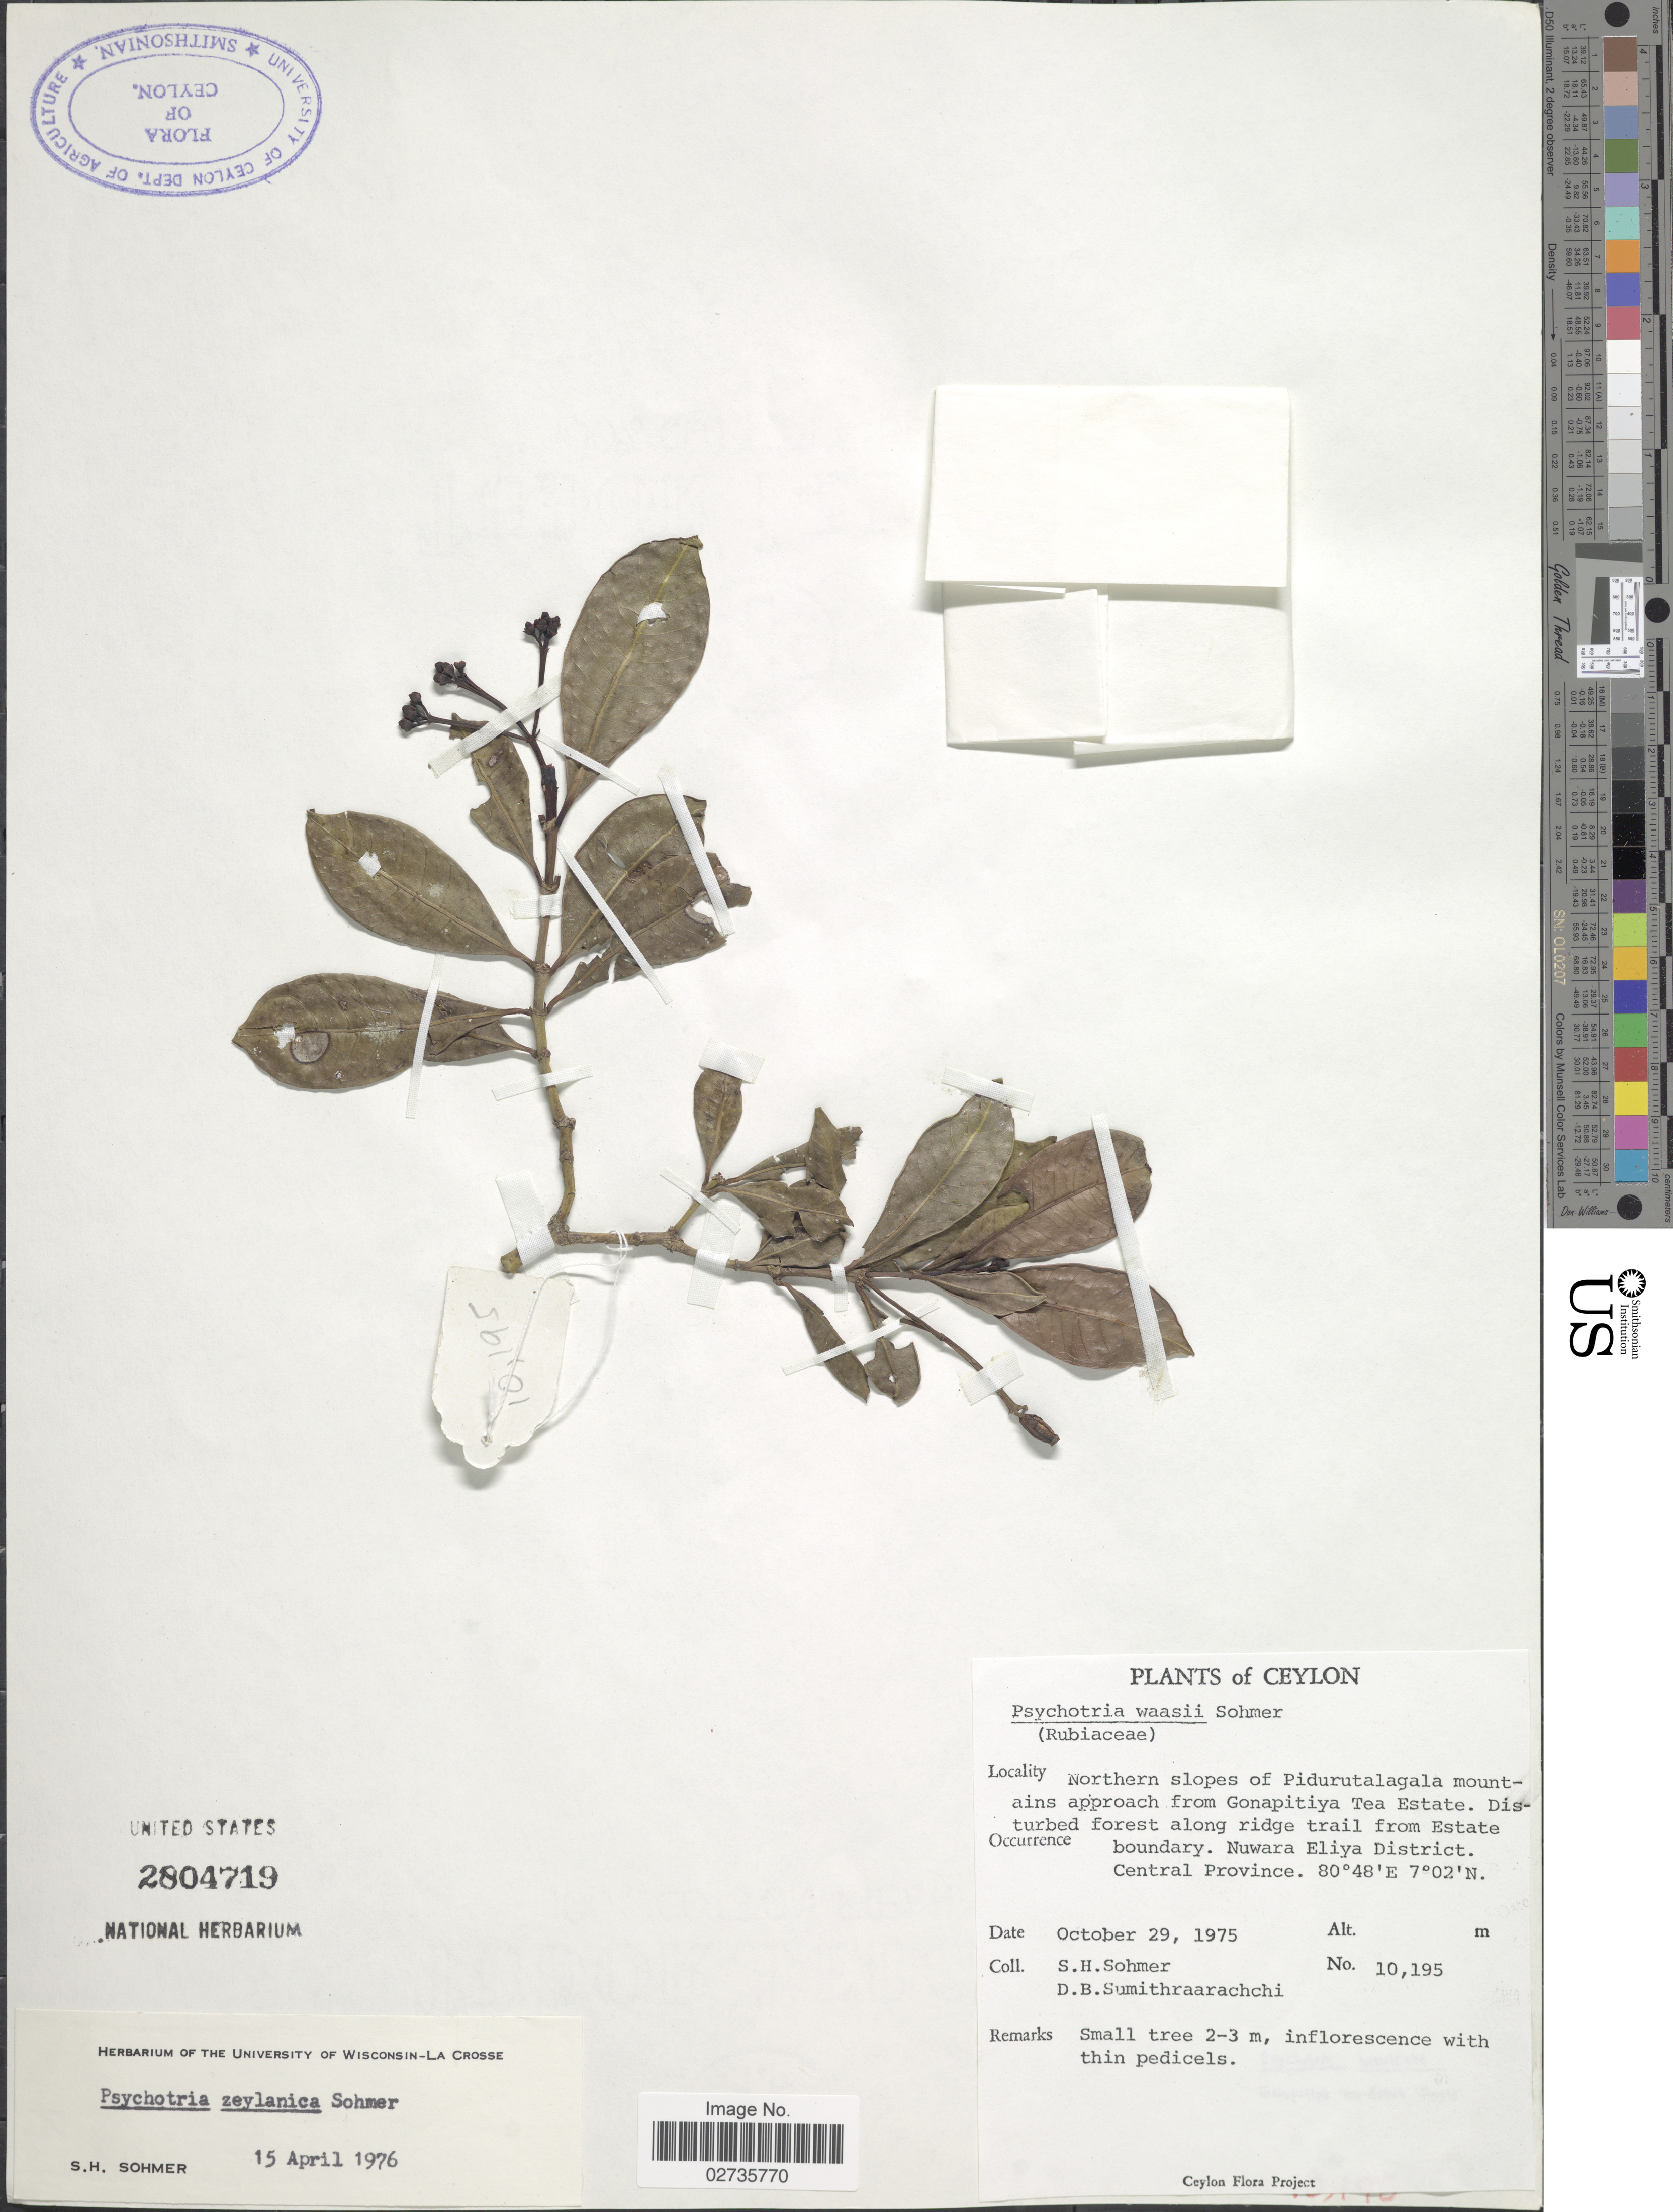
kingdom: Plantae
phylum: Tracheophyta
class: Magnoliopsida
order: Gentianales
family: Rubiaceae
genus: Psychotria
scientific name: Psychotria zeylanica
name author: Sohmer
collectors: S. H. Sohmer & D. B. Sumithraarachchi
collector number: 10195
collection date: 1975-10-29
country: Sri Lanka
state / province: Central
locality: Ceylon, Northern slopes of Pidurutalagala mountains approach from Gonapitiya Tea Estate. Disturbed forest along ridge trail from Estate boundary. Nuwara Eliya District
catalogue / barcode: US 2804719